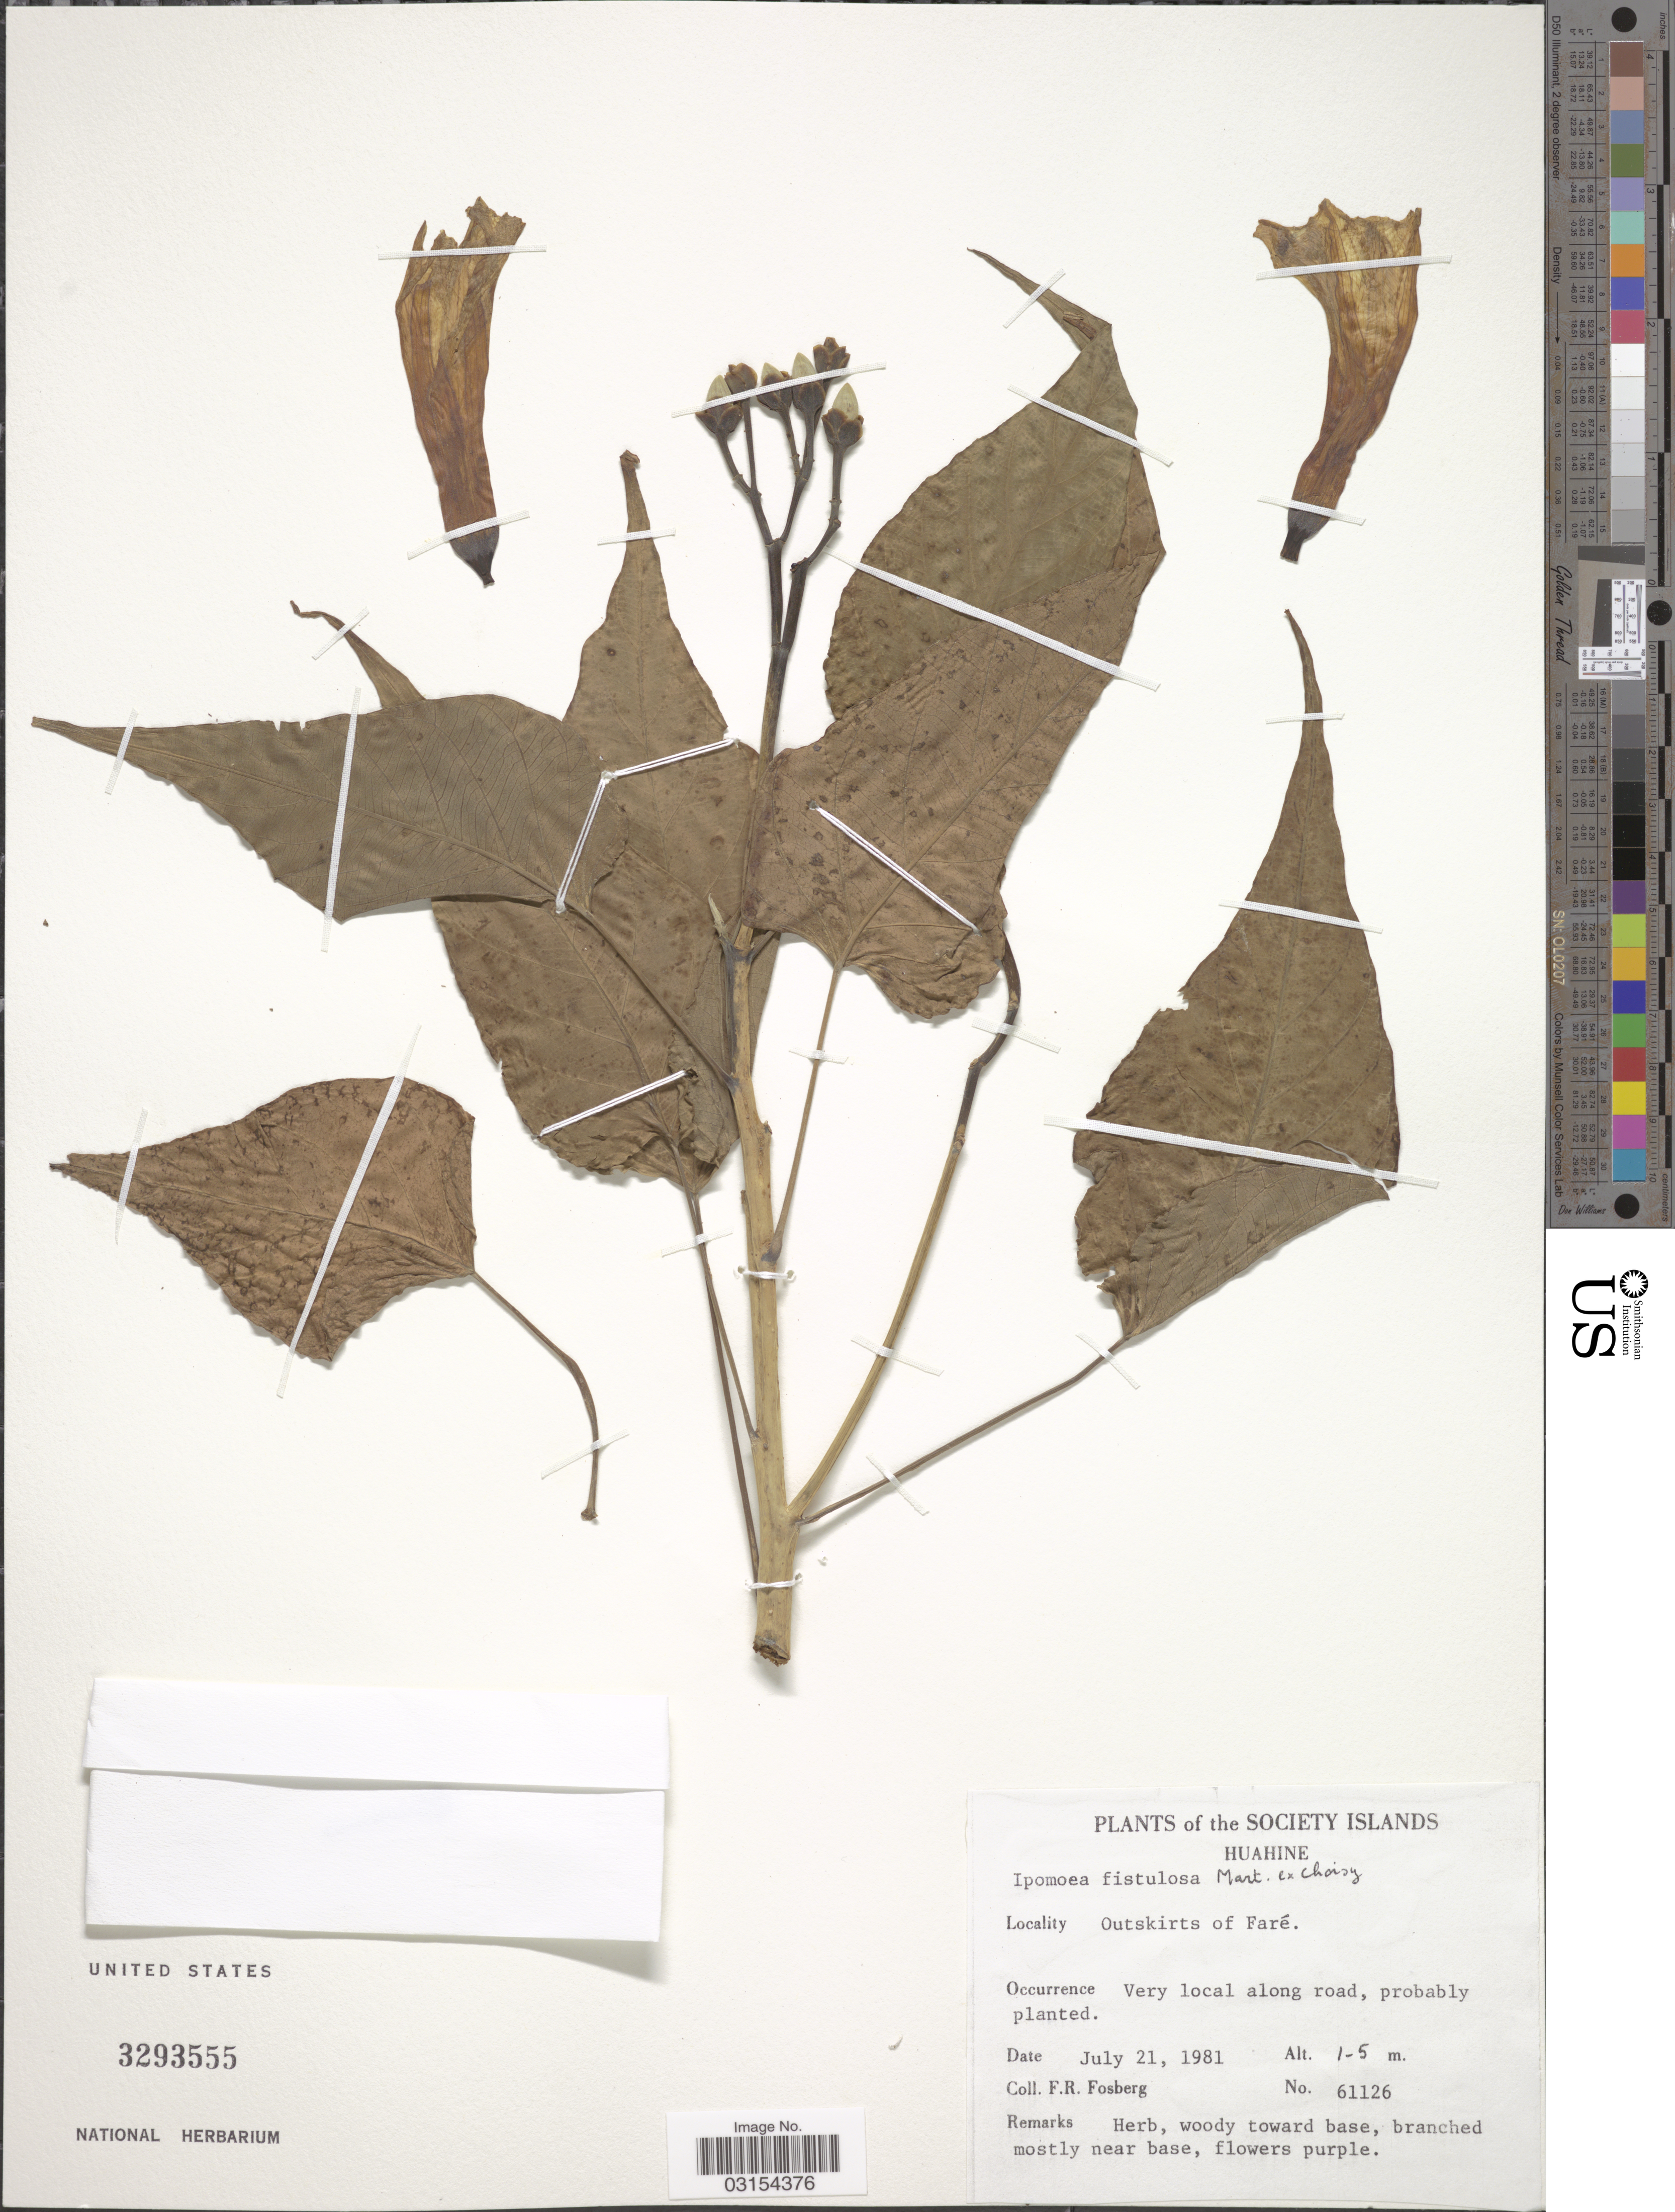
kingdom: Plantae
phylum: Tracheophyta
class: Magnoliopsida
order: Solanales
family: Convolvulaceae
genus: Ipomoea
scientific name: Ipomoea carnea subsp. fistulosa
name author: (Mart. ex Choisy) D.F. Austin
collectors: F. R. Fosberg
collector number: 61126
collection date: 1981-07-21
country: French Polynesia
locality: The Society Islands. Huahine. Outskirts of Faré.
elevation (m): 1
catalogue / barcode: US 3293555